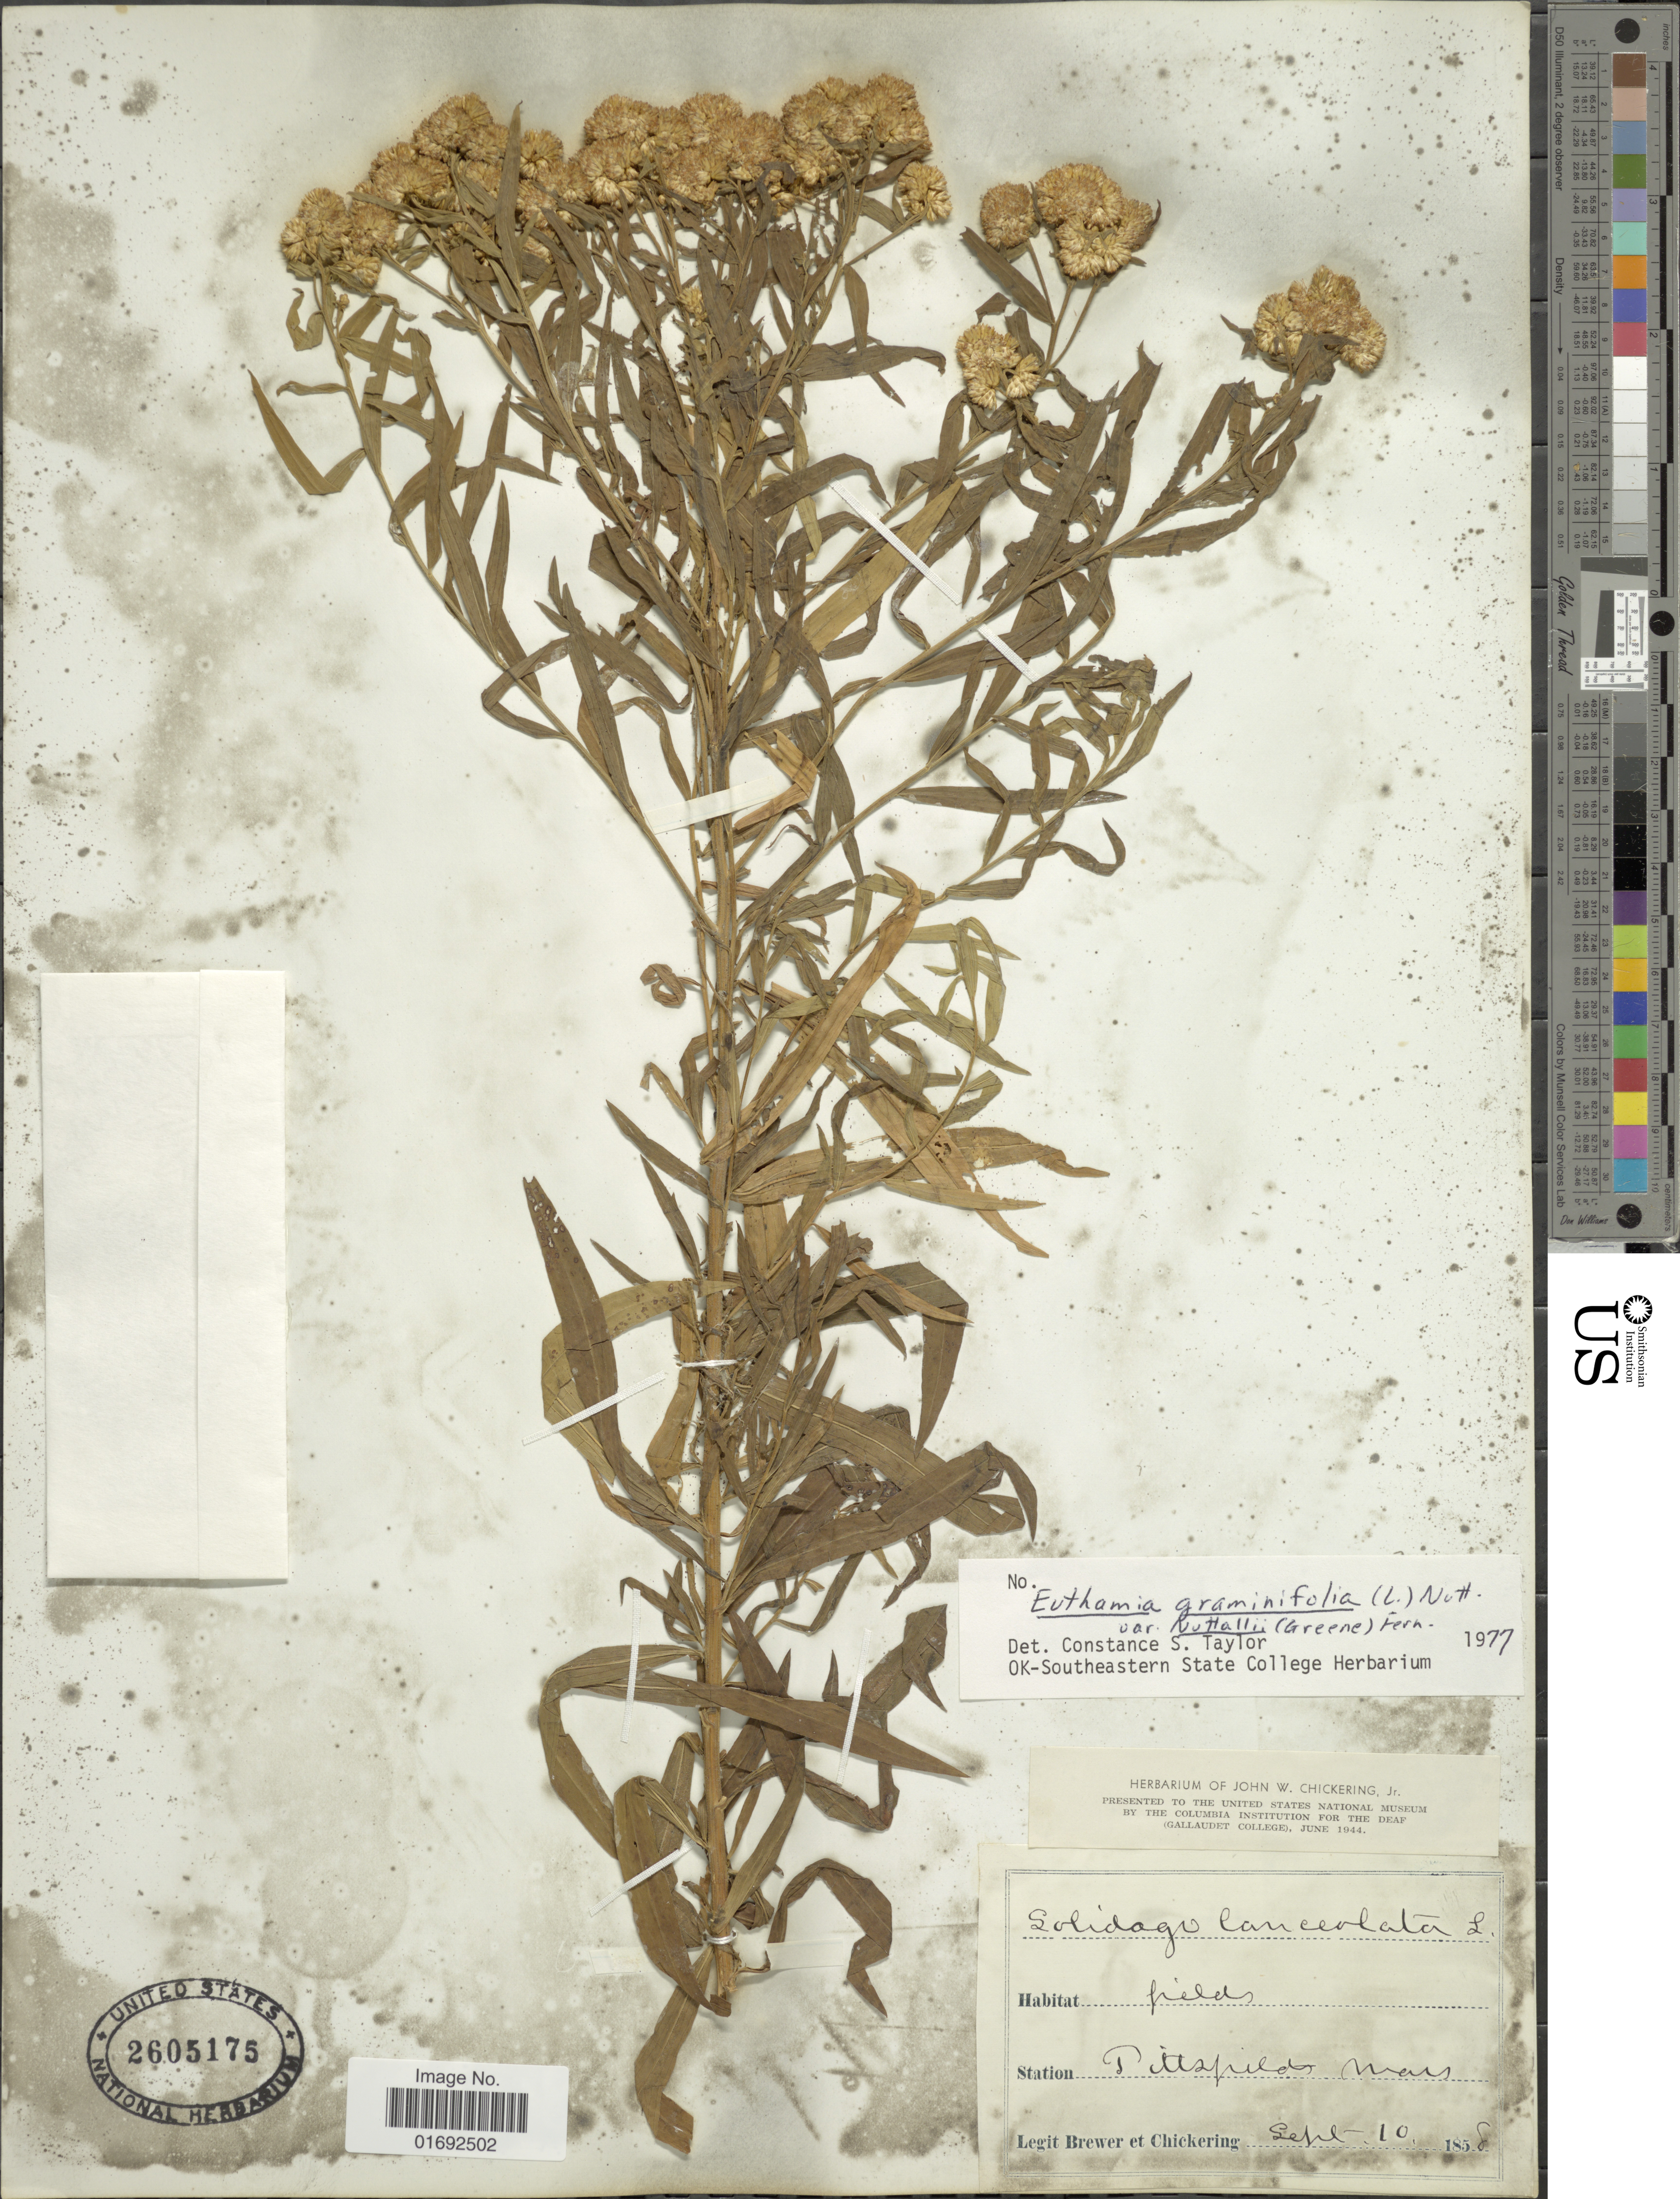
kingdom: Plantae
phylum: Tracheophyta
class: Magnoliopsida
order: Asterales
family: Asteraceae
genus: Euthamia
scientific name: Euthamia graminifolia var. nuttalii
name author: (S.W. Greene) W. Stone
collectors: -. Brewer & -. Chickering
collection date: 1858-09-10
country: United States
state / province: Massachusetts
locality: Pittsfield